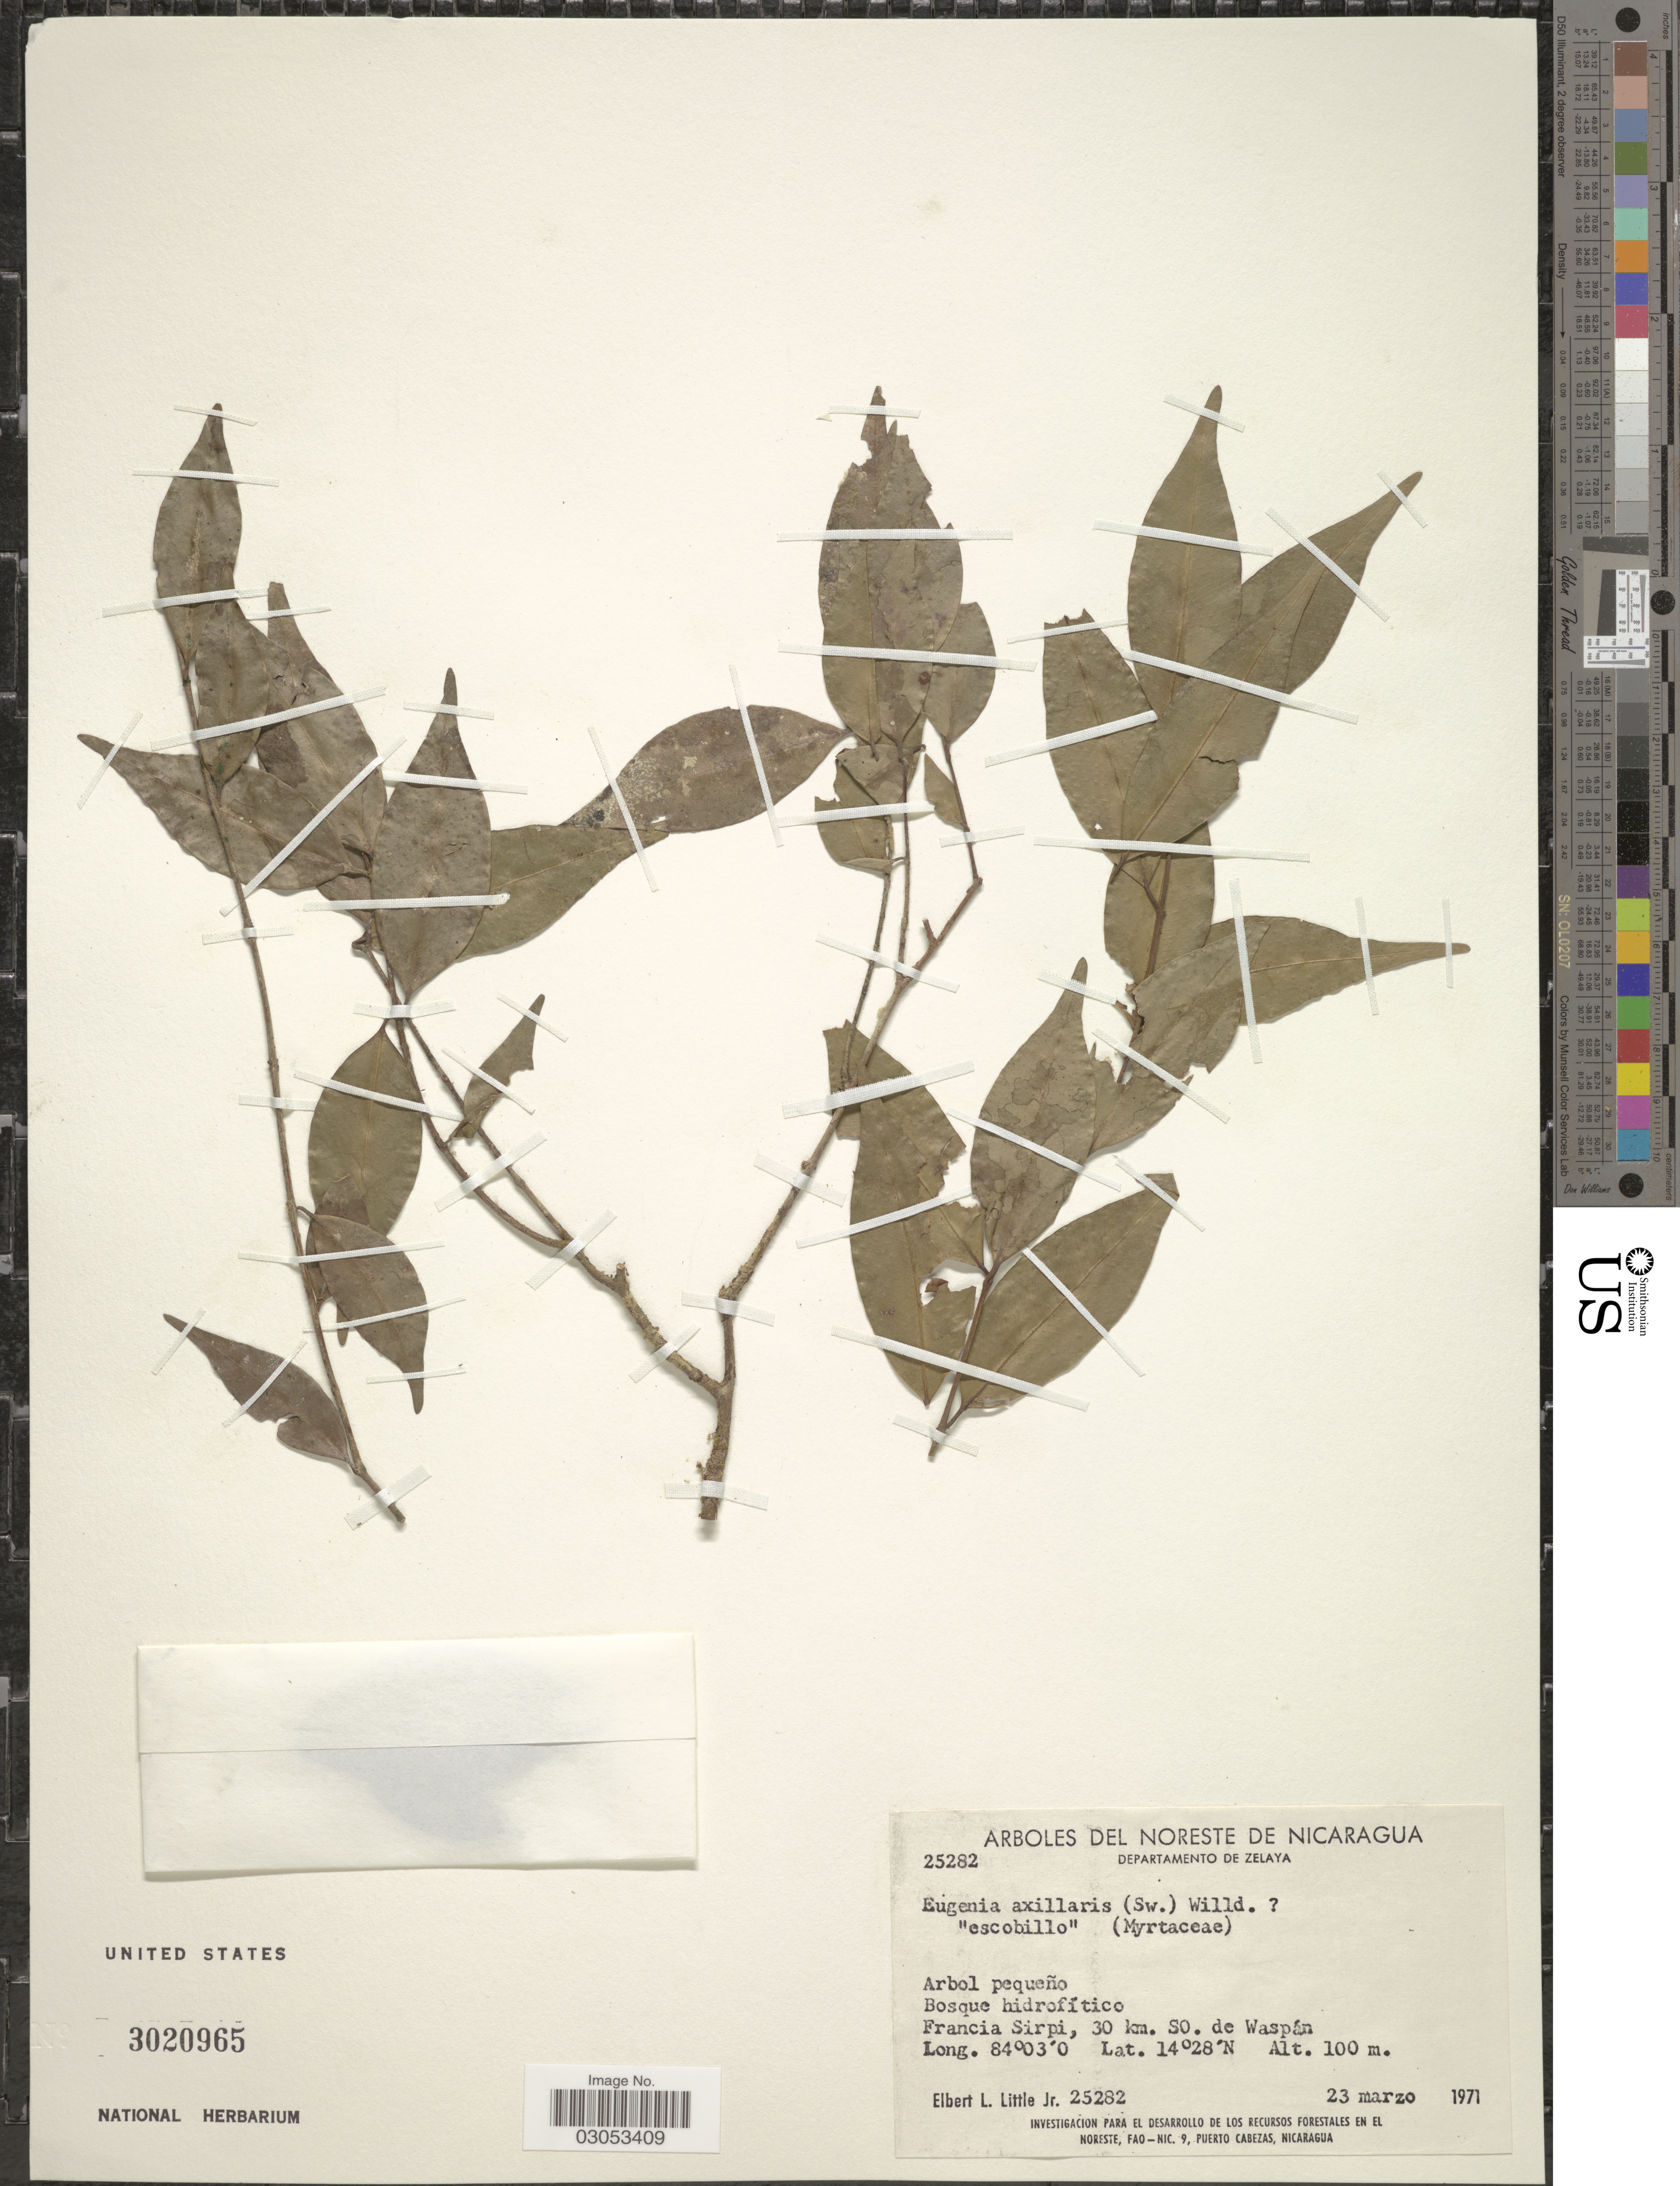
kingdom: Plantae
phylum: Tracheophyta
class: Magnoliopsida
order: Myrtales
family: Myrtaceae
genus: Eugenia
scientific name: Eugenia axillaris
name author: (Sw.) Willd.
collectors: E. L. Little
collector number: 25282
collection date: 1971-03-23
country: Nicaragua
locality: Noreste de Nicaragua. Departamento de Zelaya. Francia Sirpi, 30 km. SO. de Waspán.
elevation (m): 100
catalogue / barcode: US 3020965